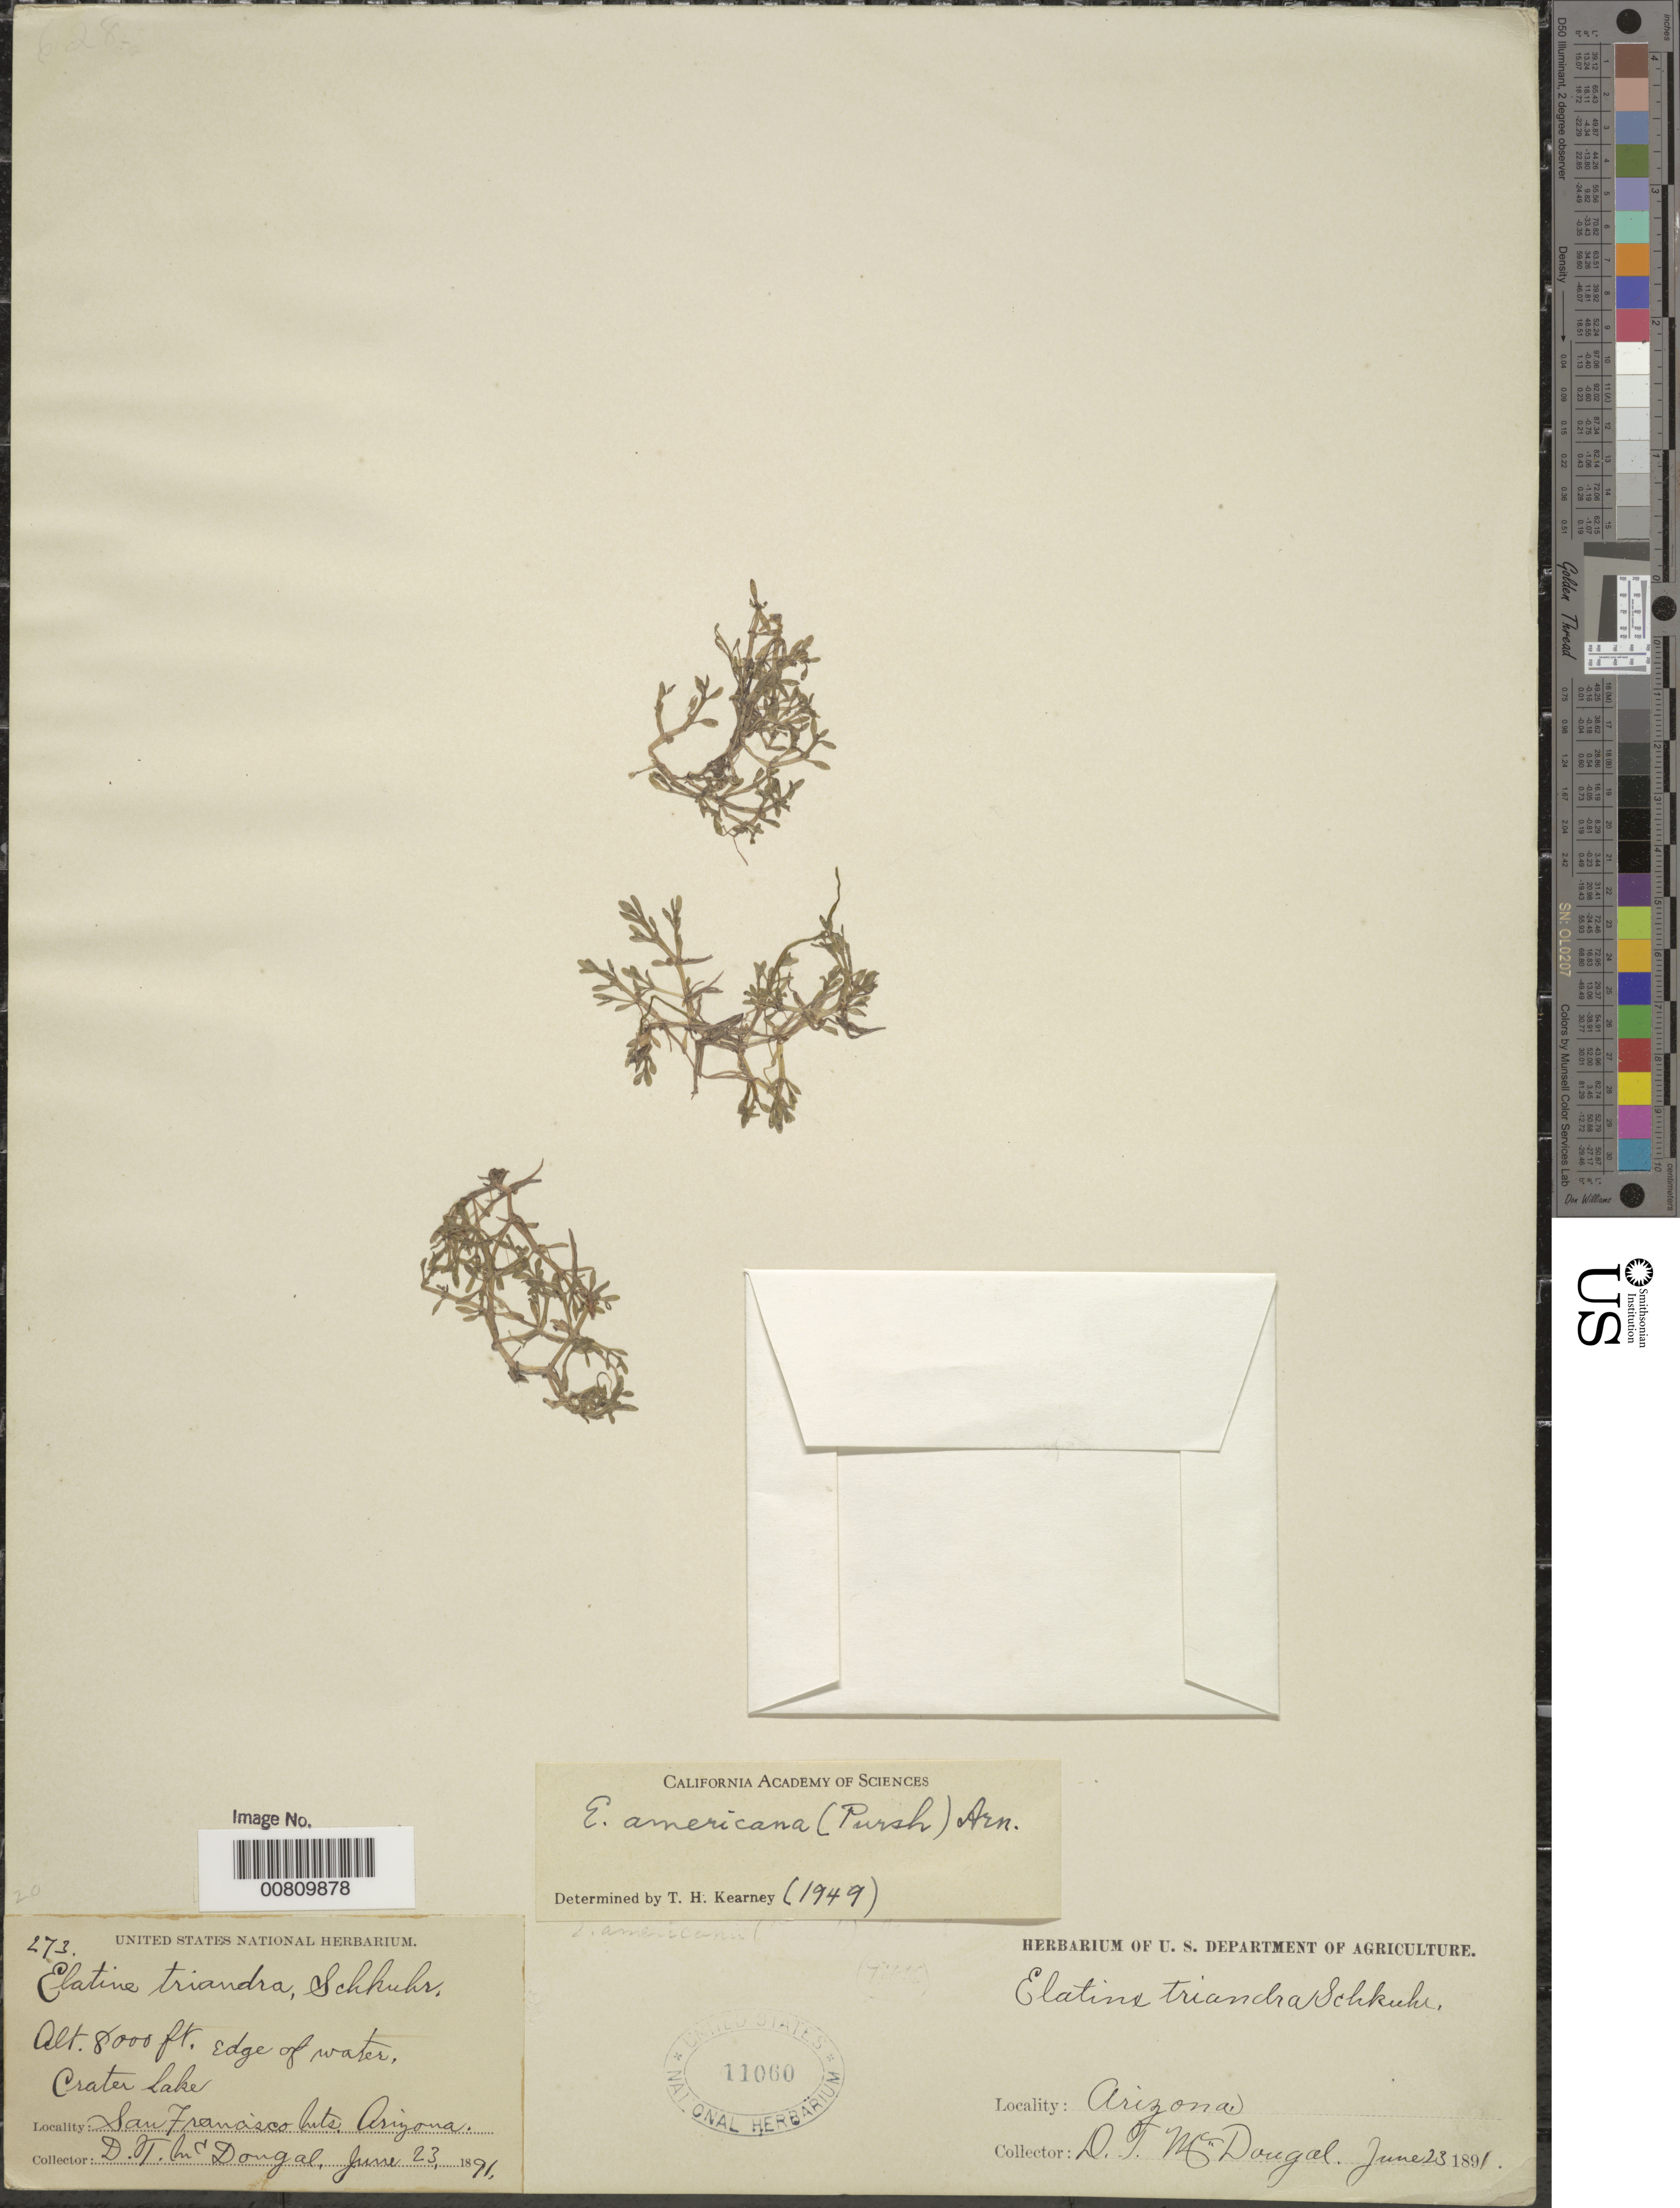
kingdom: Plantae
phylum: Tracheophyta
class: Magnoliopsida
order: Malpighiales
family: Elatinaceae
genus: Elatine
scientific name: Elatine americana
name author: (Pursh) Arn.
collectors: D. McDougal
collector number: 273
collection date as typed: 23 Jun 1891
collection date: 1891-06-23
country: United States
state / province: Arizona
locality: Crater Lake, San Francisco Mts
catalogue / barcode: US 11060